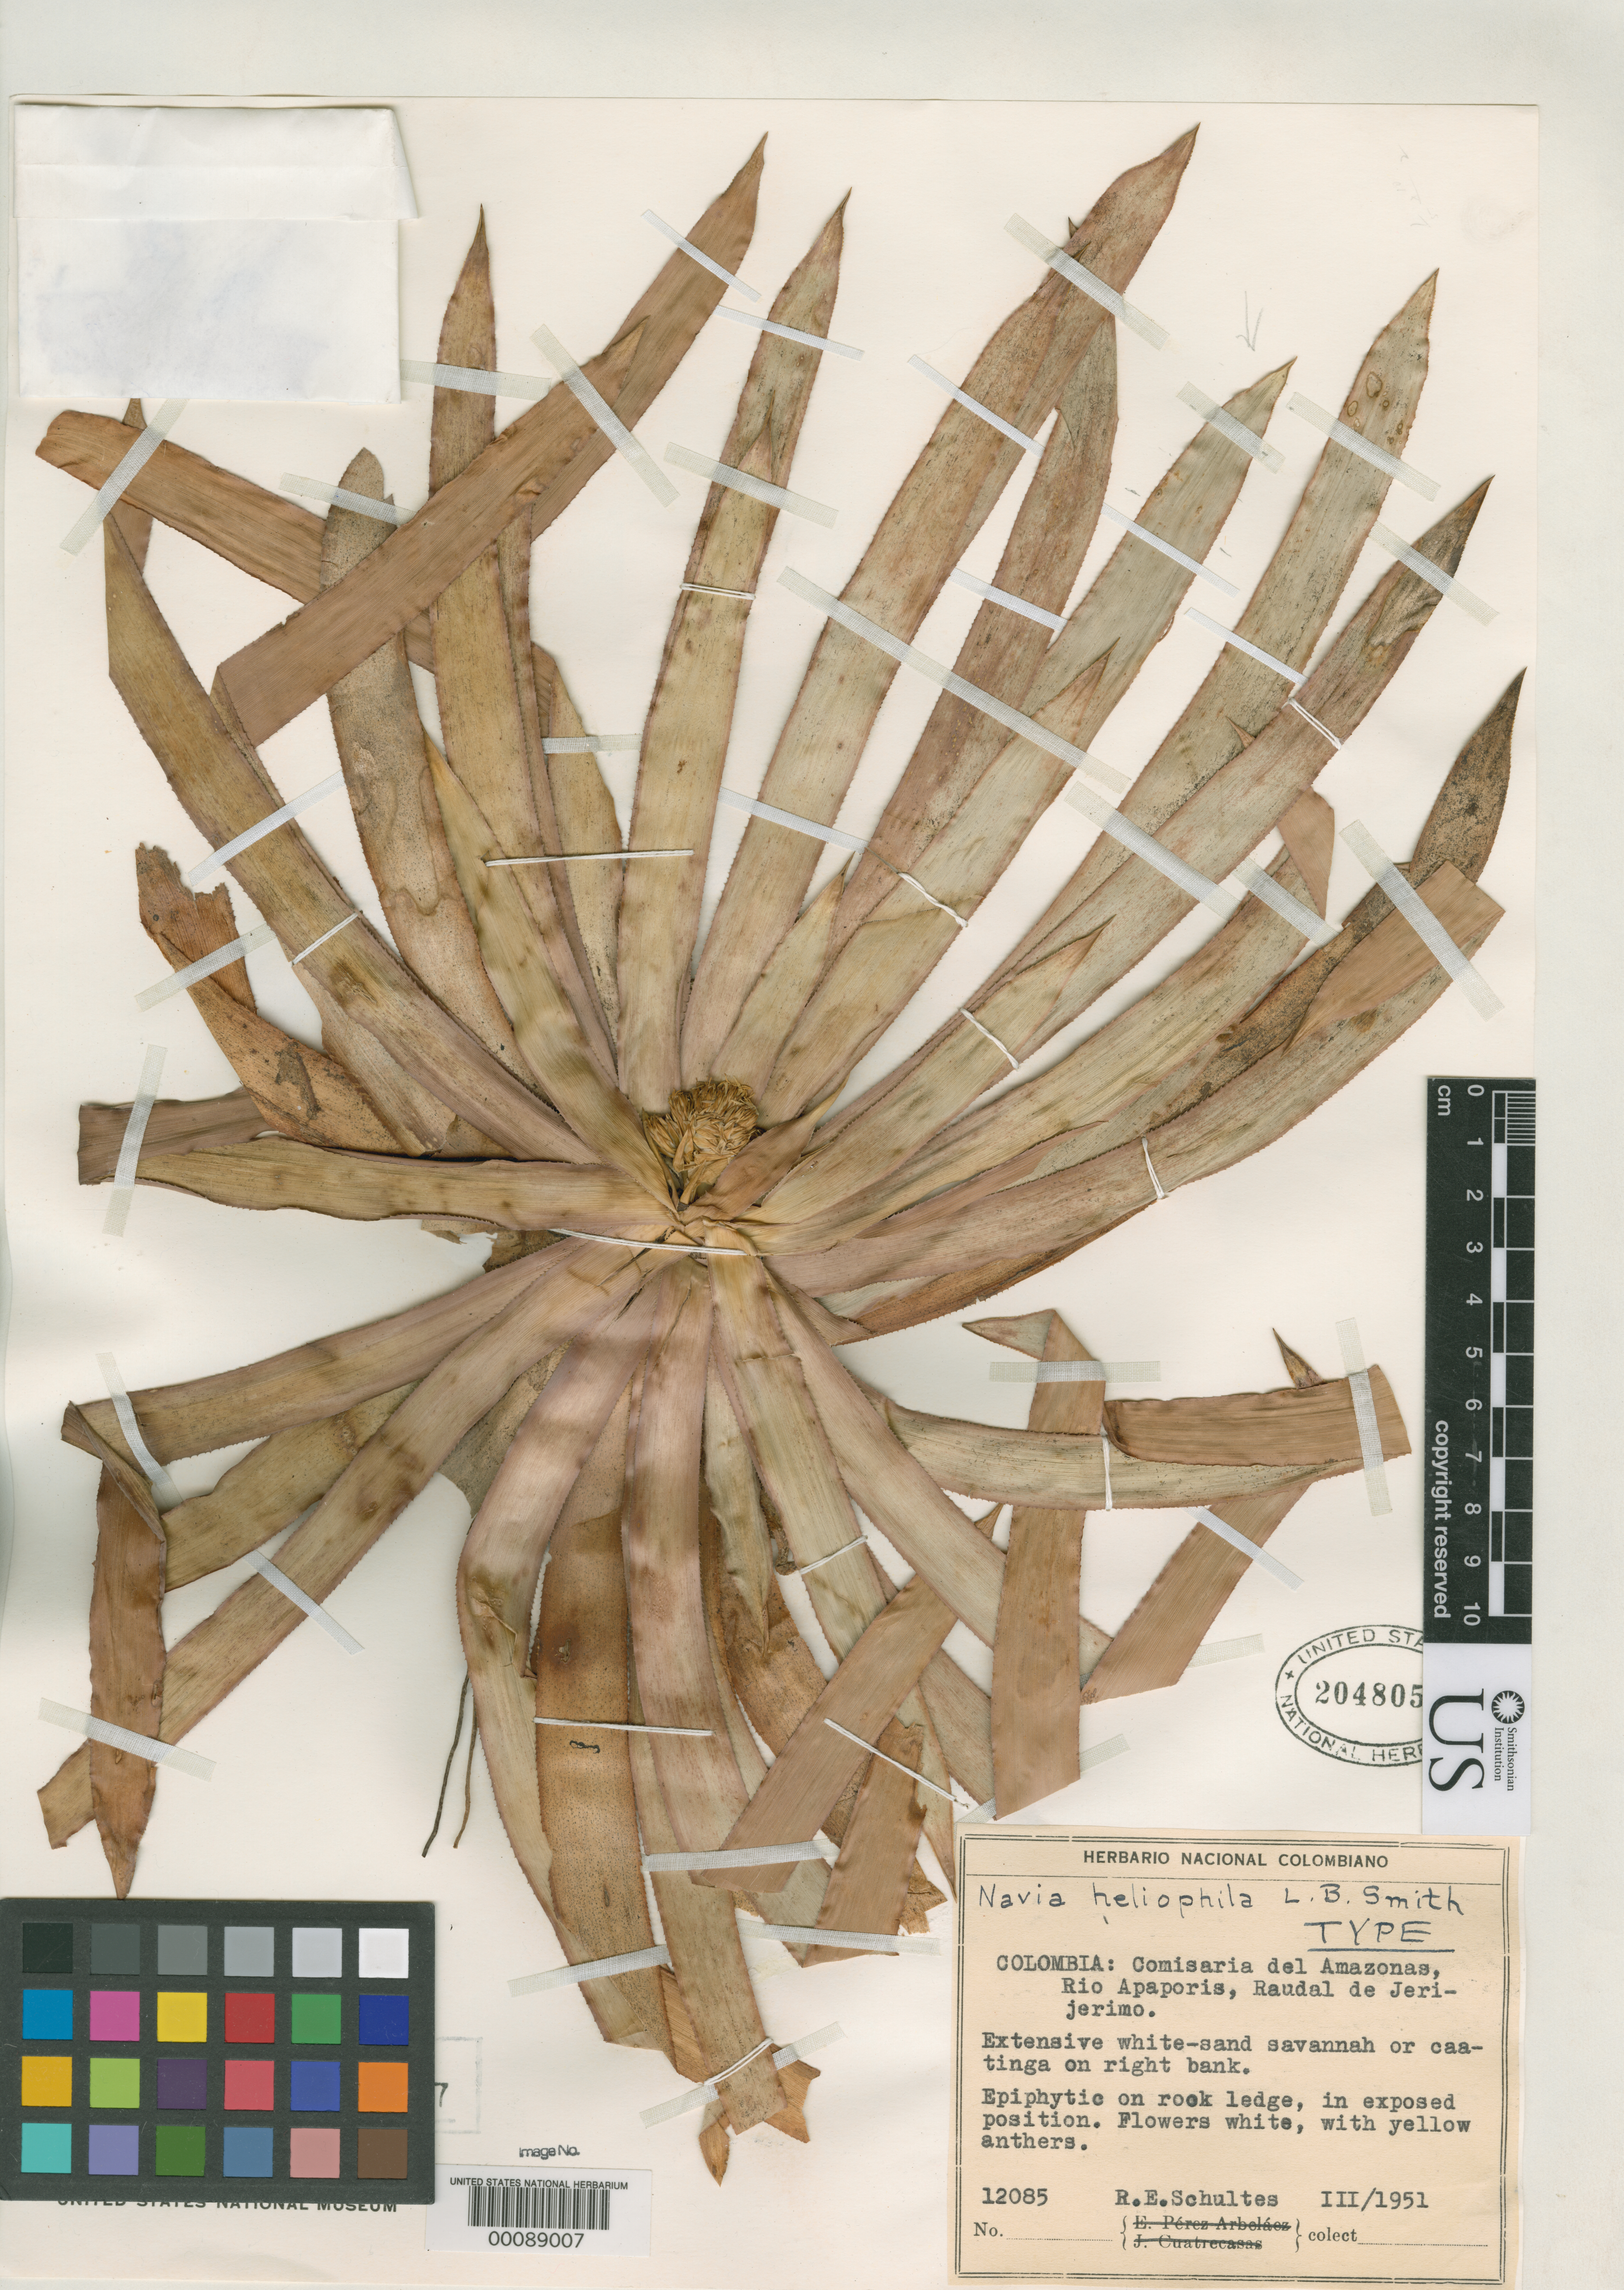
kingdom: Plantae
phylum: Tracheophyta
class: Liliopsida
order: Poales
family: Bromeliaceae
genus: Navia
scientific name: Navia heliophila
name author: L.B. Sm.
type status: Holotype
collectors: R. E. Schultes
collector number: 12085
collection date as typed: Mar 1951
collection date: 1951-03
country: Colombia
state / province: Amazônas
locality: Rio Apaporis, Raudal de Jirijirimo.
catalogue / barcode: US 2048050